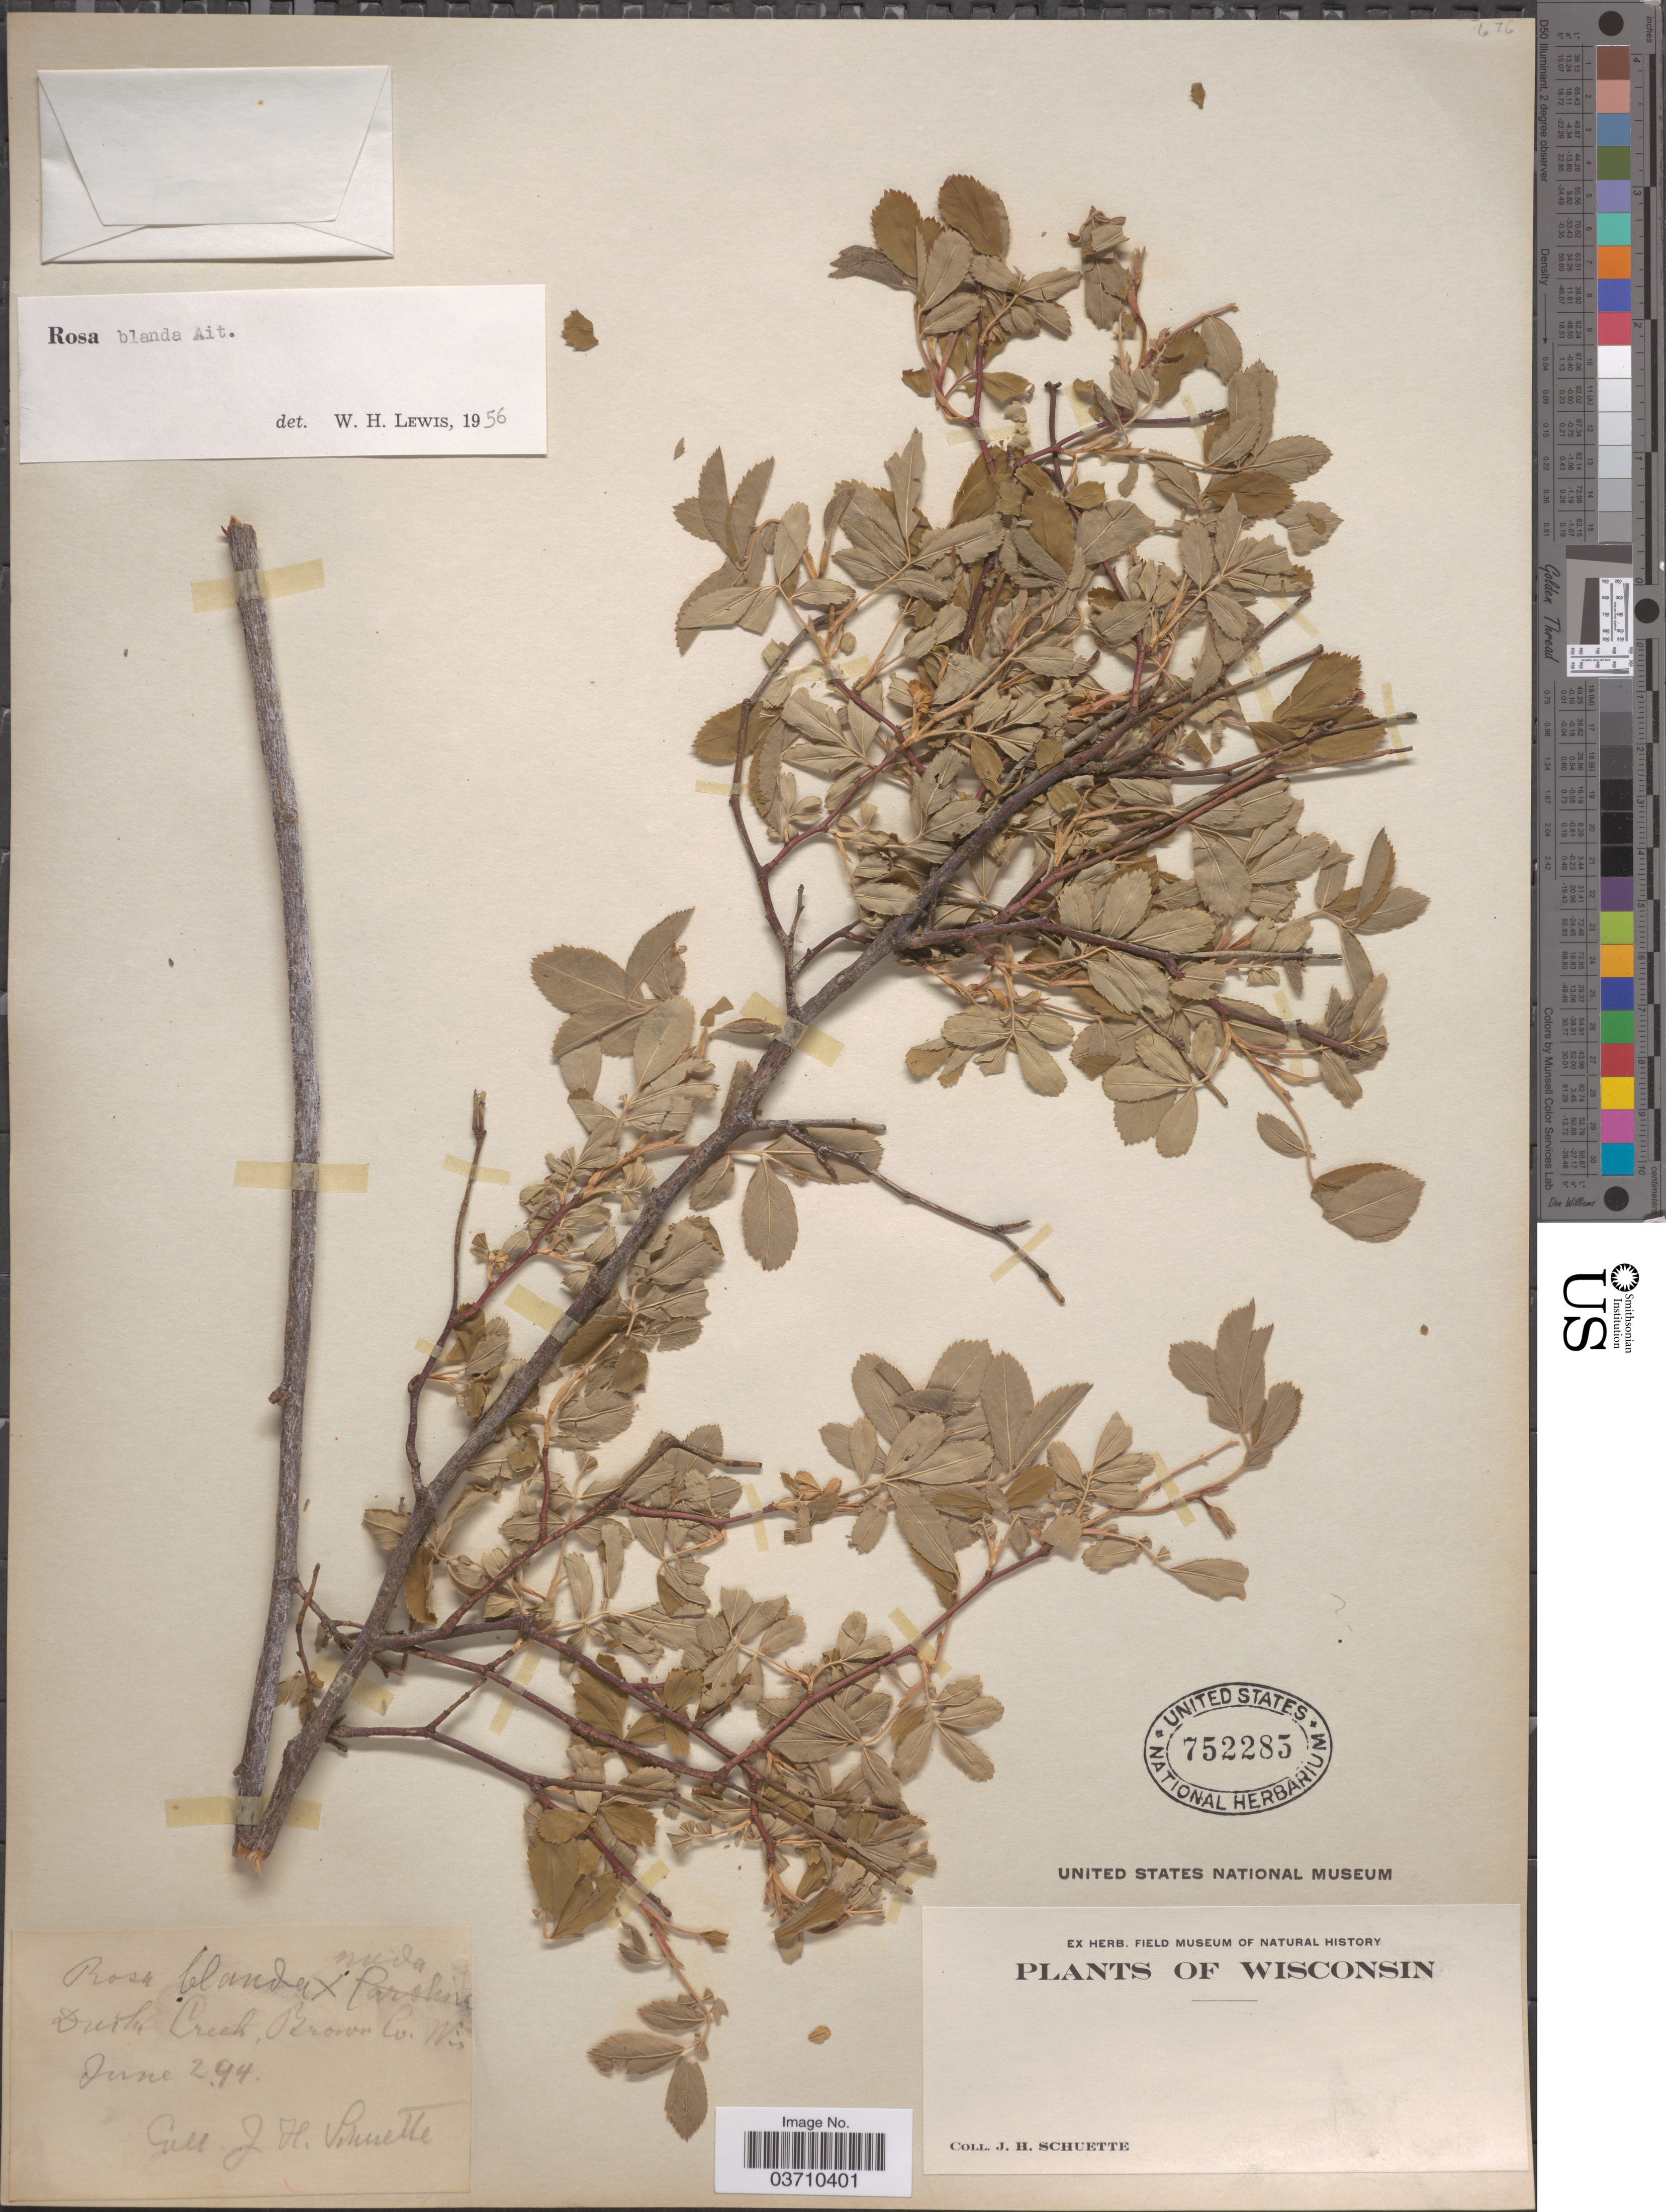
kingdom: Plantae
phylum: Tracheophyta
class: Magnoliopsida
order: Rosales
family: Rosaceae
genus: Rosa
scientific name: Rosa blanda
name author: Aiton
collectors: J. H. Schuette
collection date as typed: Transcribed d/m/y: 2/6/94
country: United States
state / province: Wisconsin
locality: Dutch Creek, Brown Co.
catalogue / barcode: US 752285